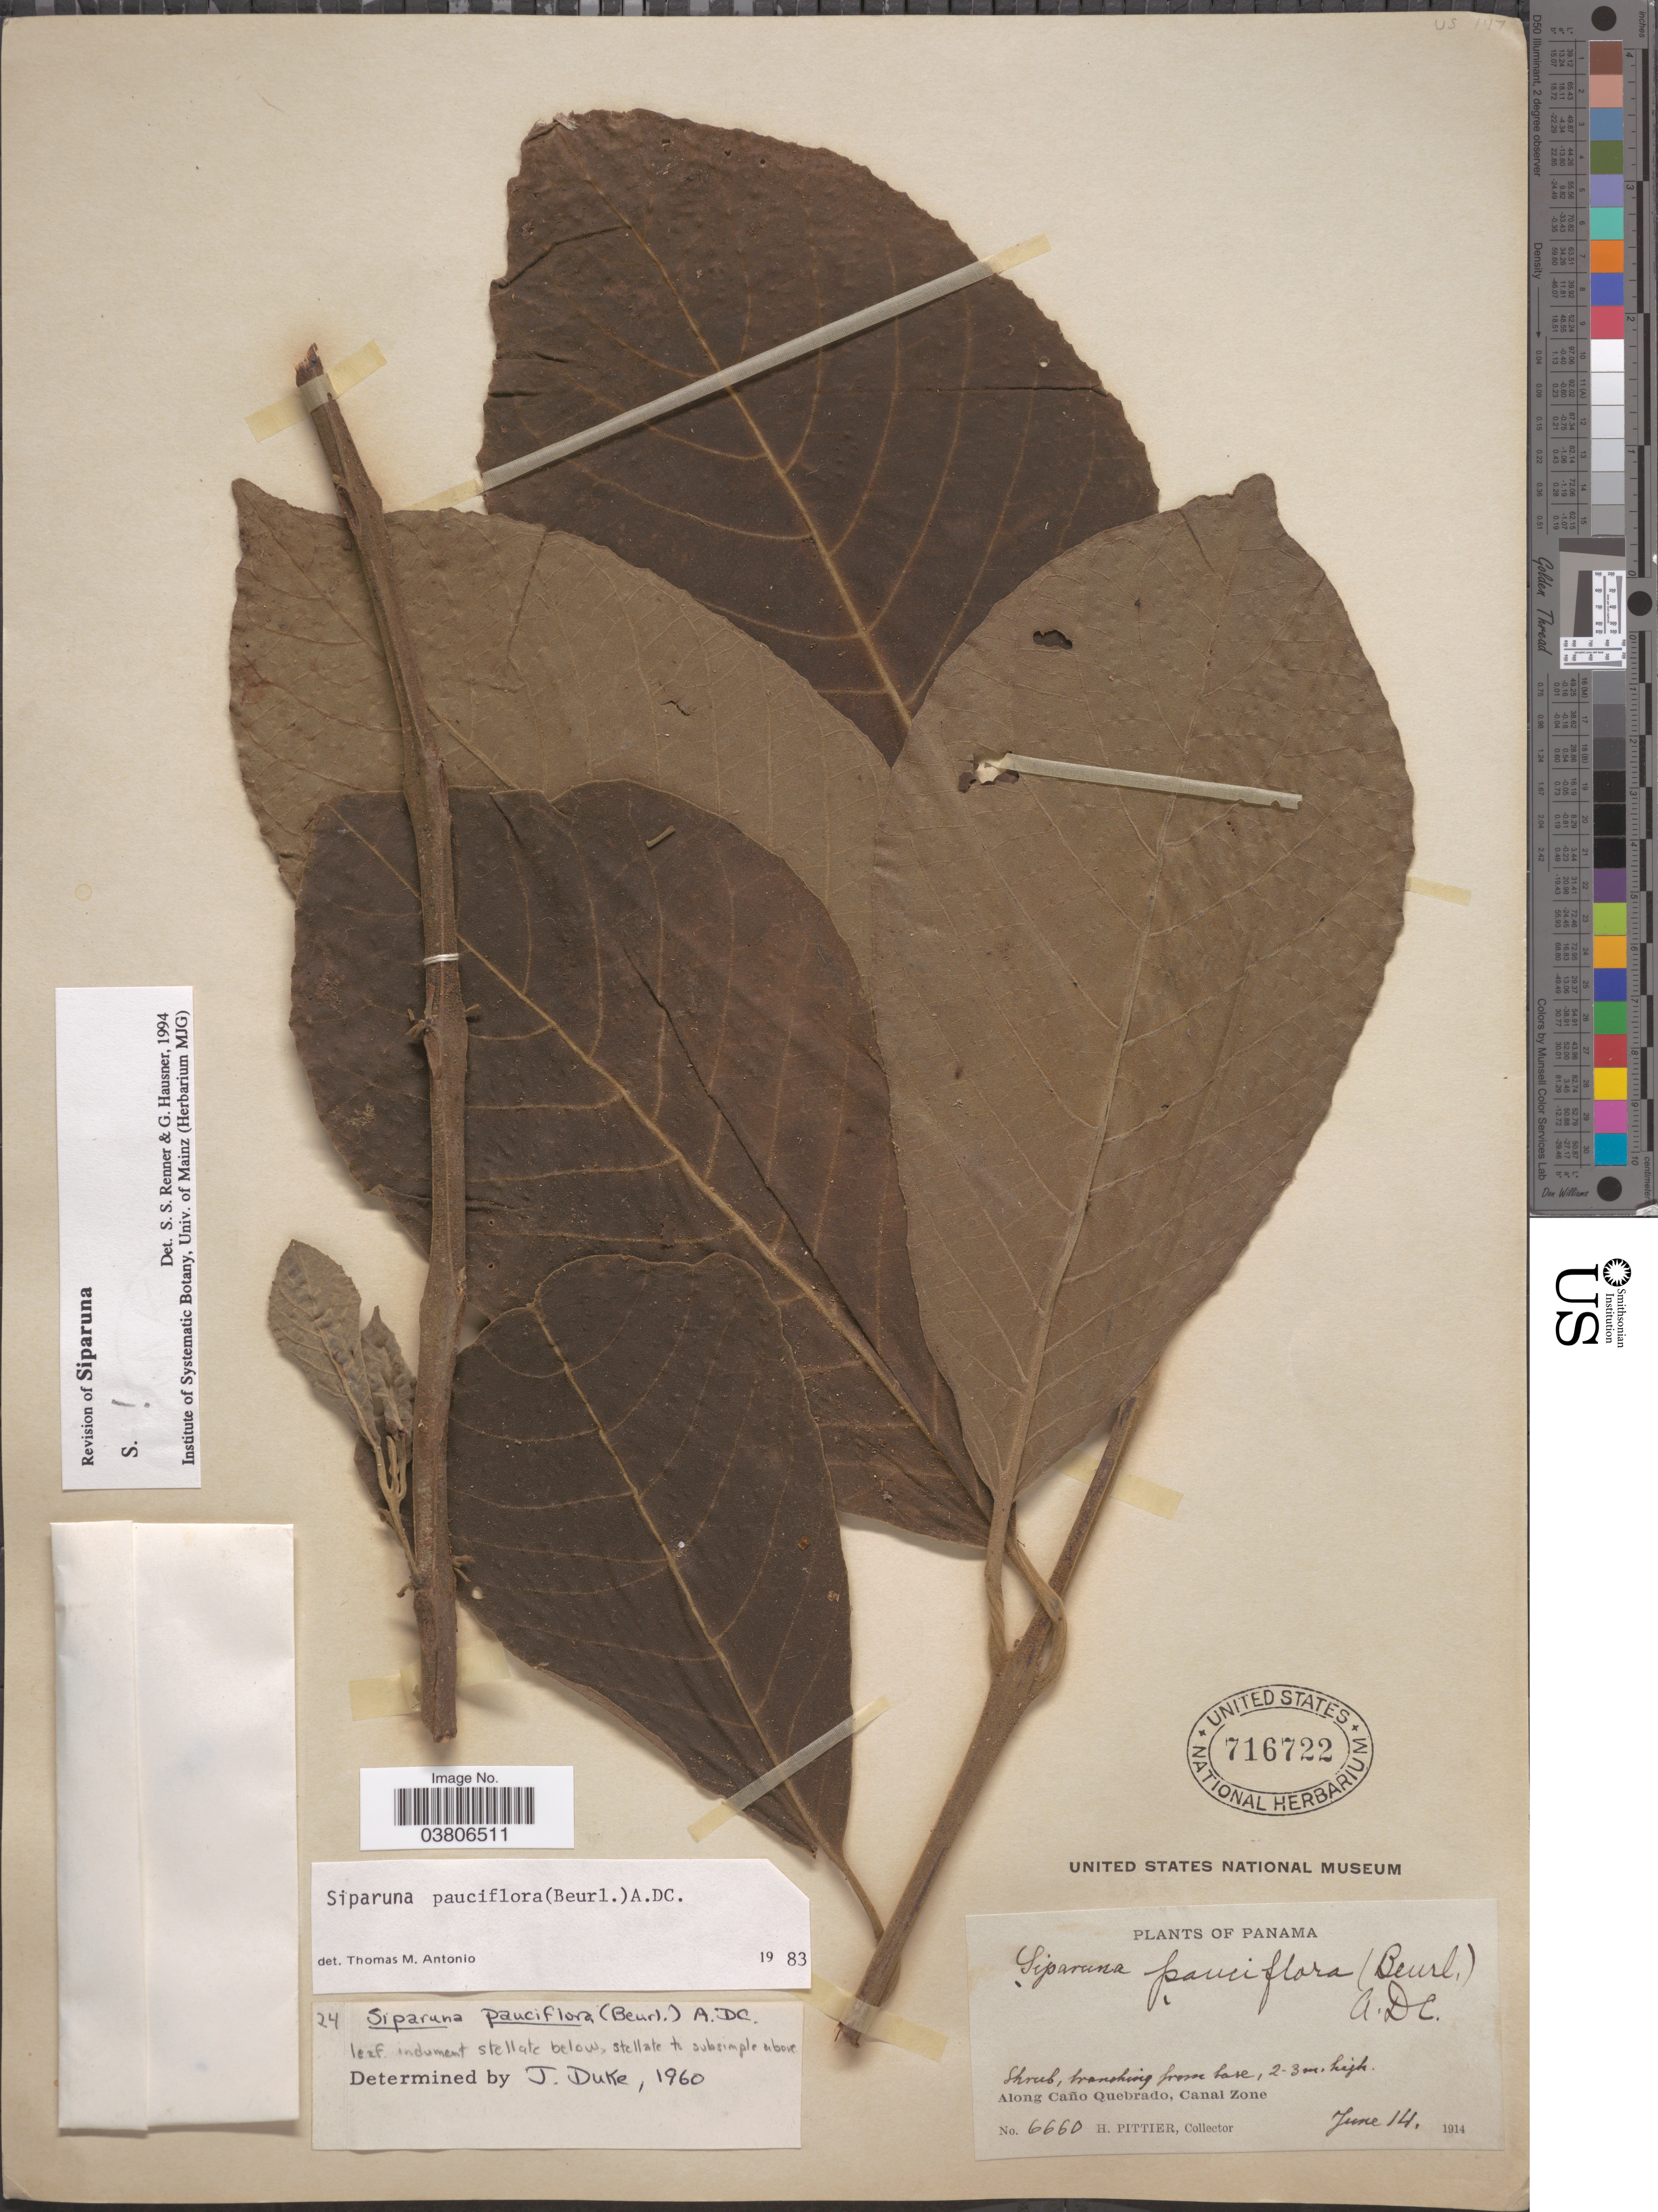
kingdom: Plantae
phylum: Tracheophyta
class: Magnoliopsida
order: Laurales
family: Siparunaceae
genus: Siparuna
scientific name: Siparuna pauciflora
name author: (Beurling) A. DC.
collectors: H. F. Pittier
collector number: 6660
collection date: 1914-06-14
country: Panama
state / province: Colón / Panamá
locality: Along Caño Quebrado, Canal Zone.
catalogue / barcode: US 716722